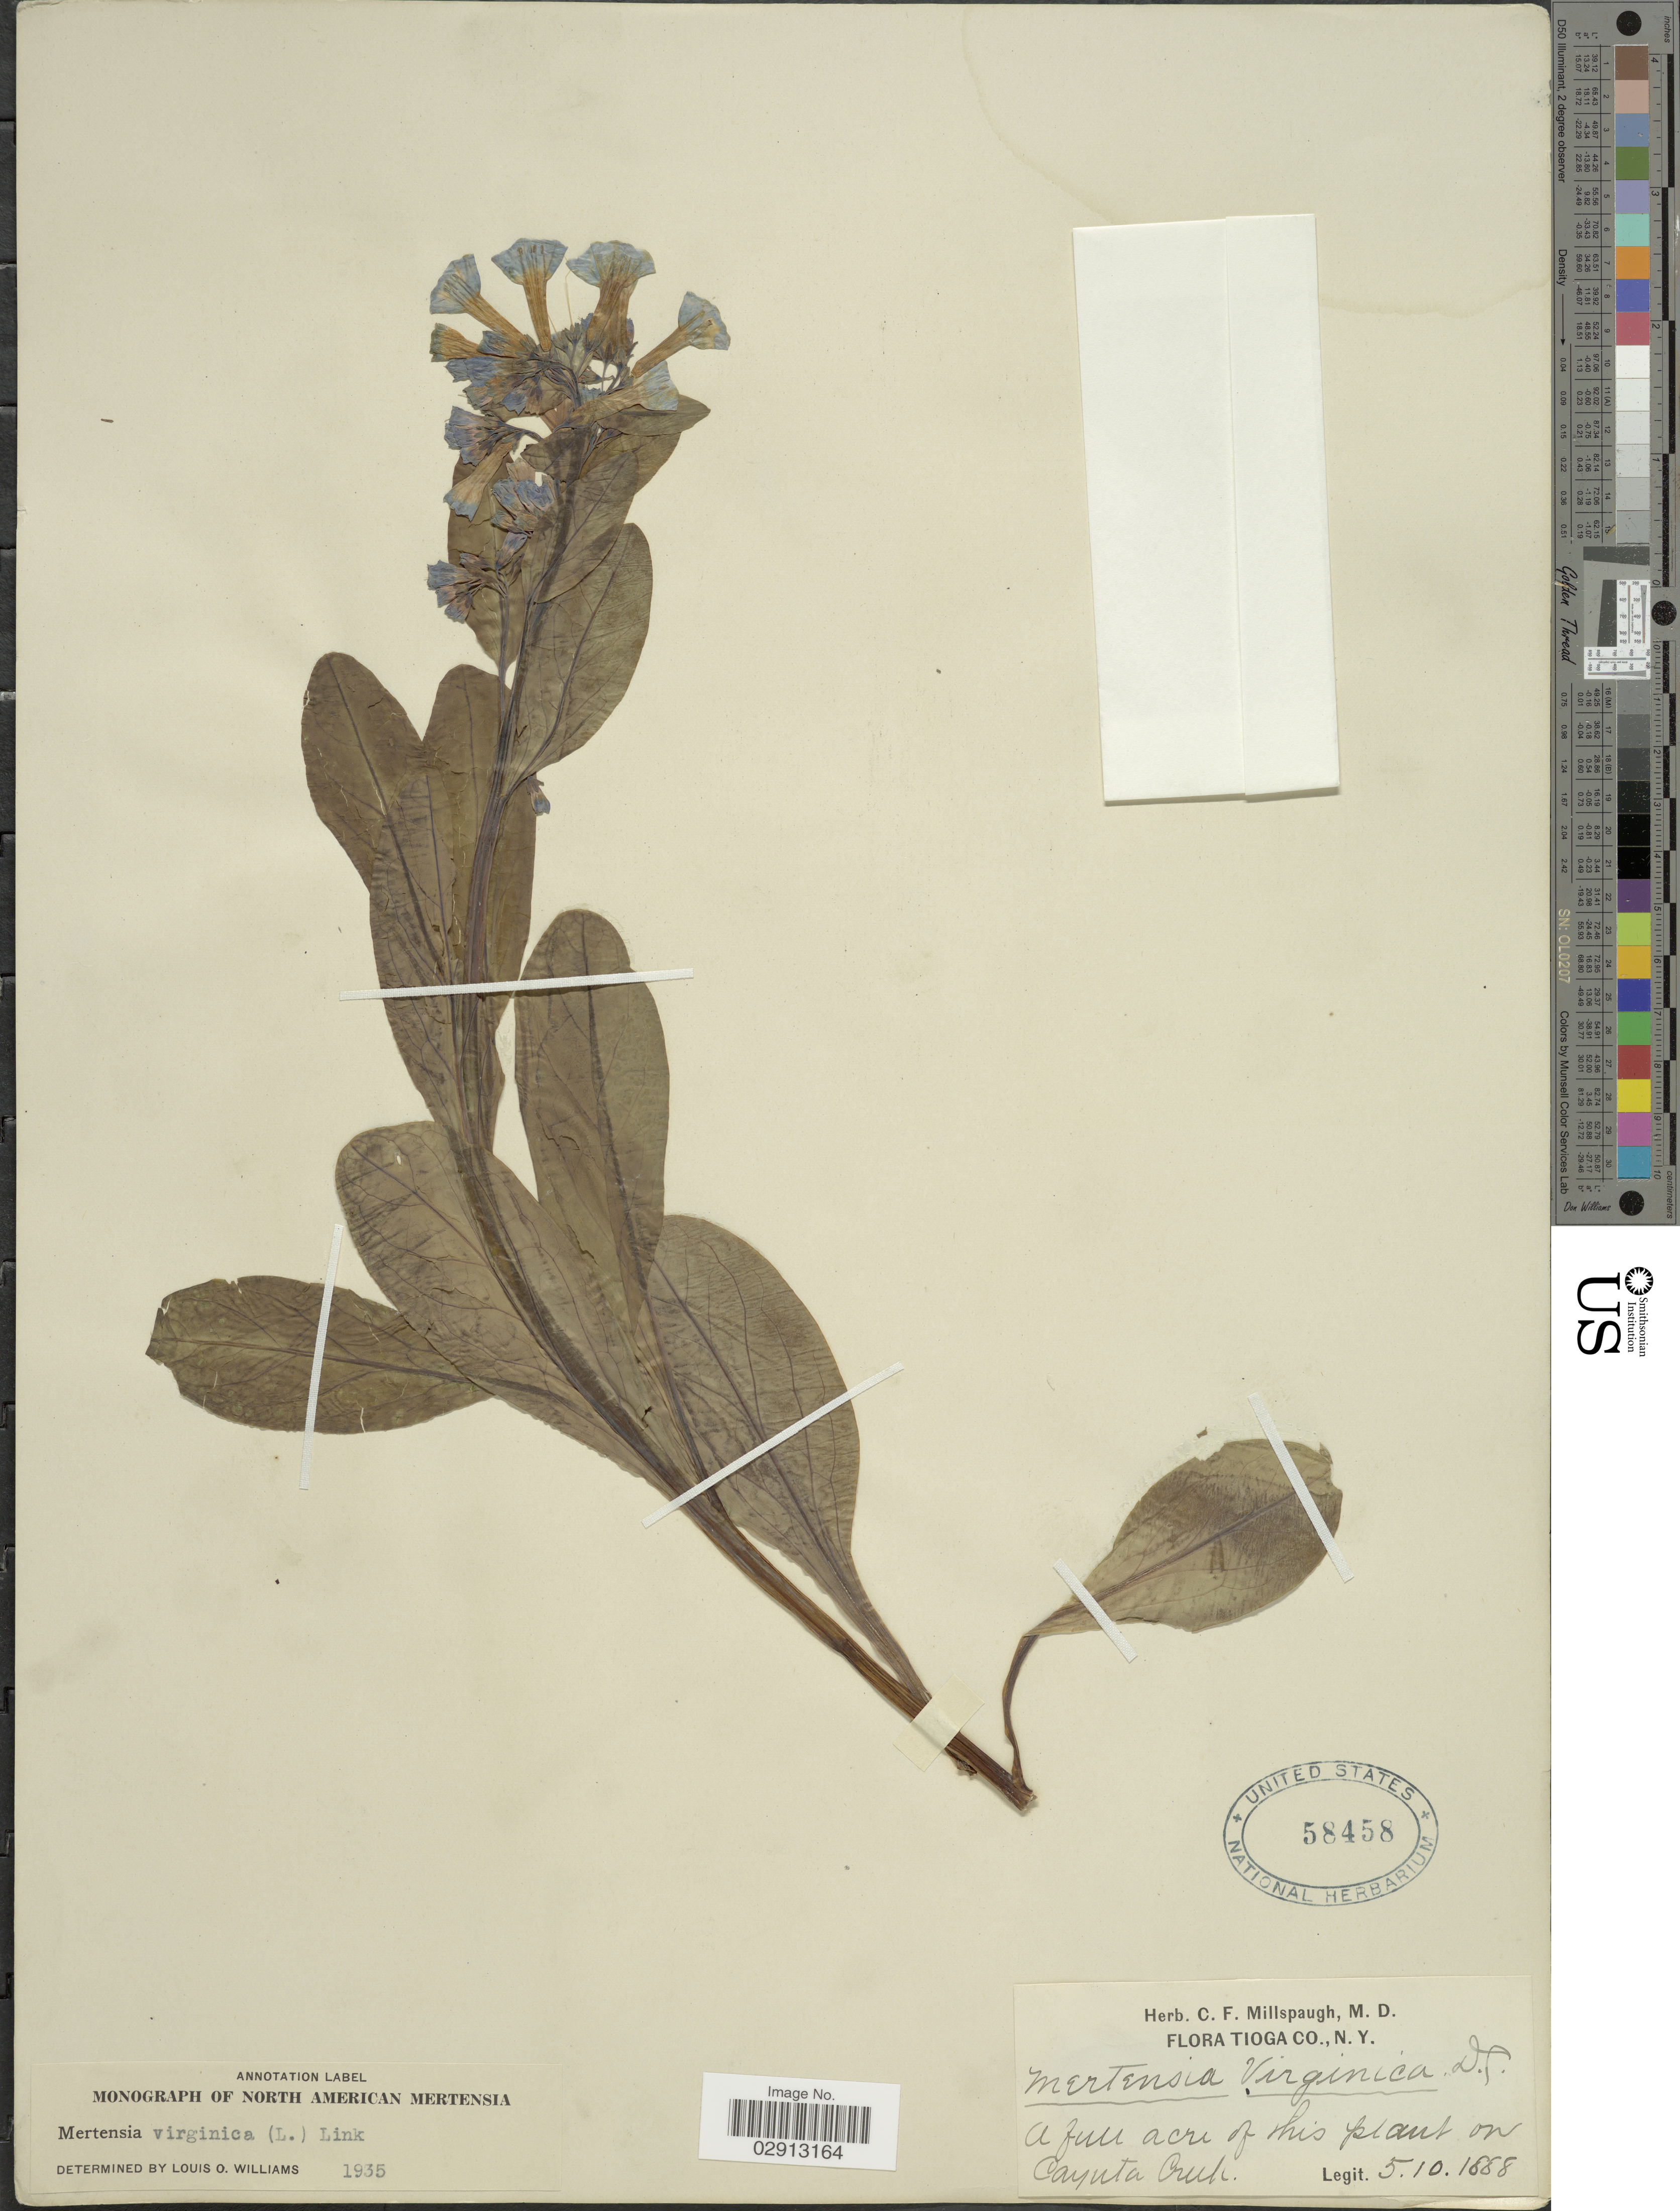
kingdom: Plantae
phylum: Tracheophyta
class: Magnoliopsida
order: Boraginales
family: Boraginaceae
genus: Mertensia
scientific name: Mertensia virginica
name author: (L.) Pers. ex Link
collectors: Ex herb. C. F. Millspaugh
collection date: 1888-05-10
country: United States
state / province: New York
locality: Tioga Co. On Cayuta Creek.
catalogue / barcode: US 58458